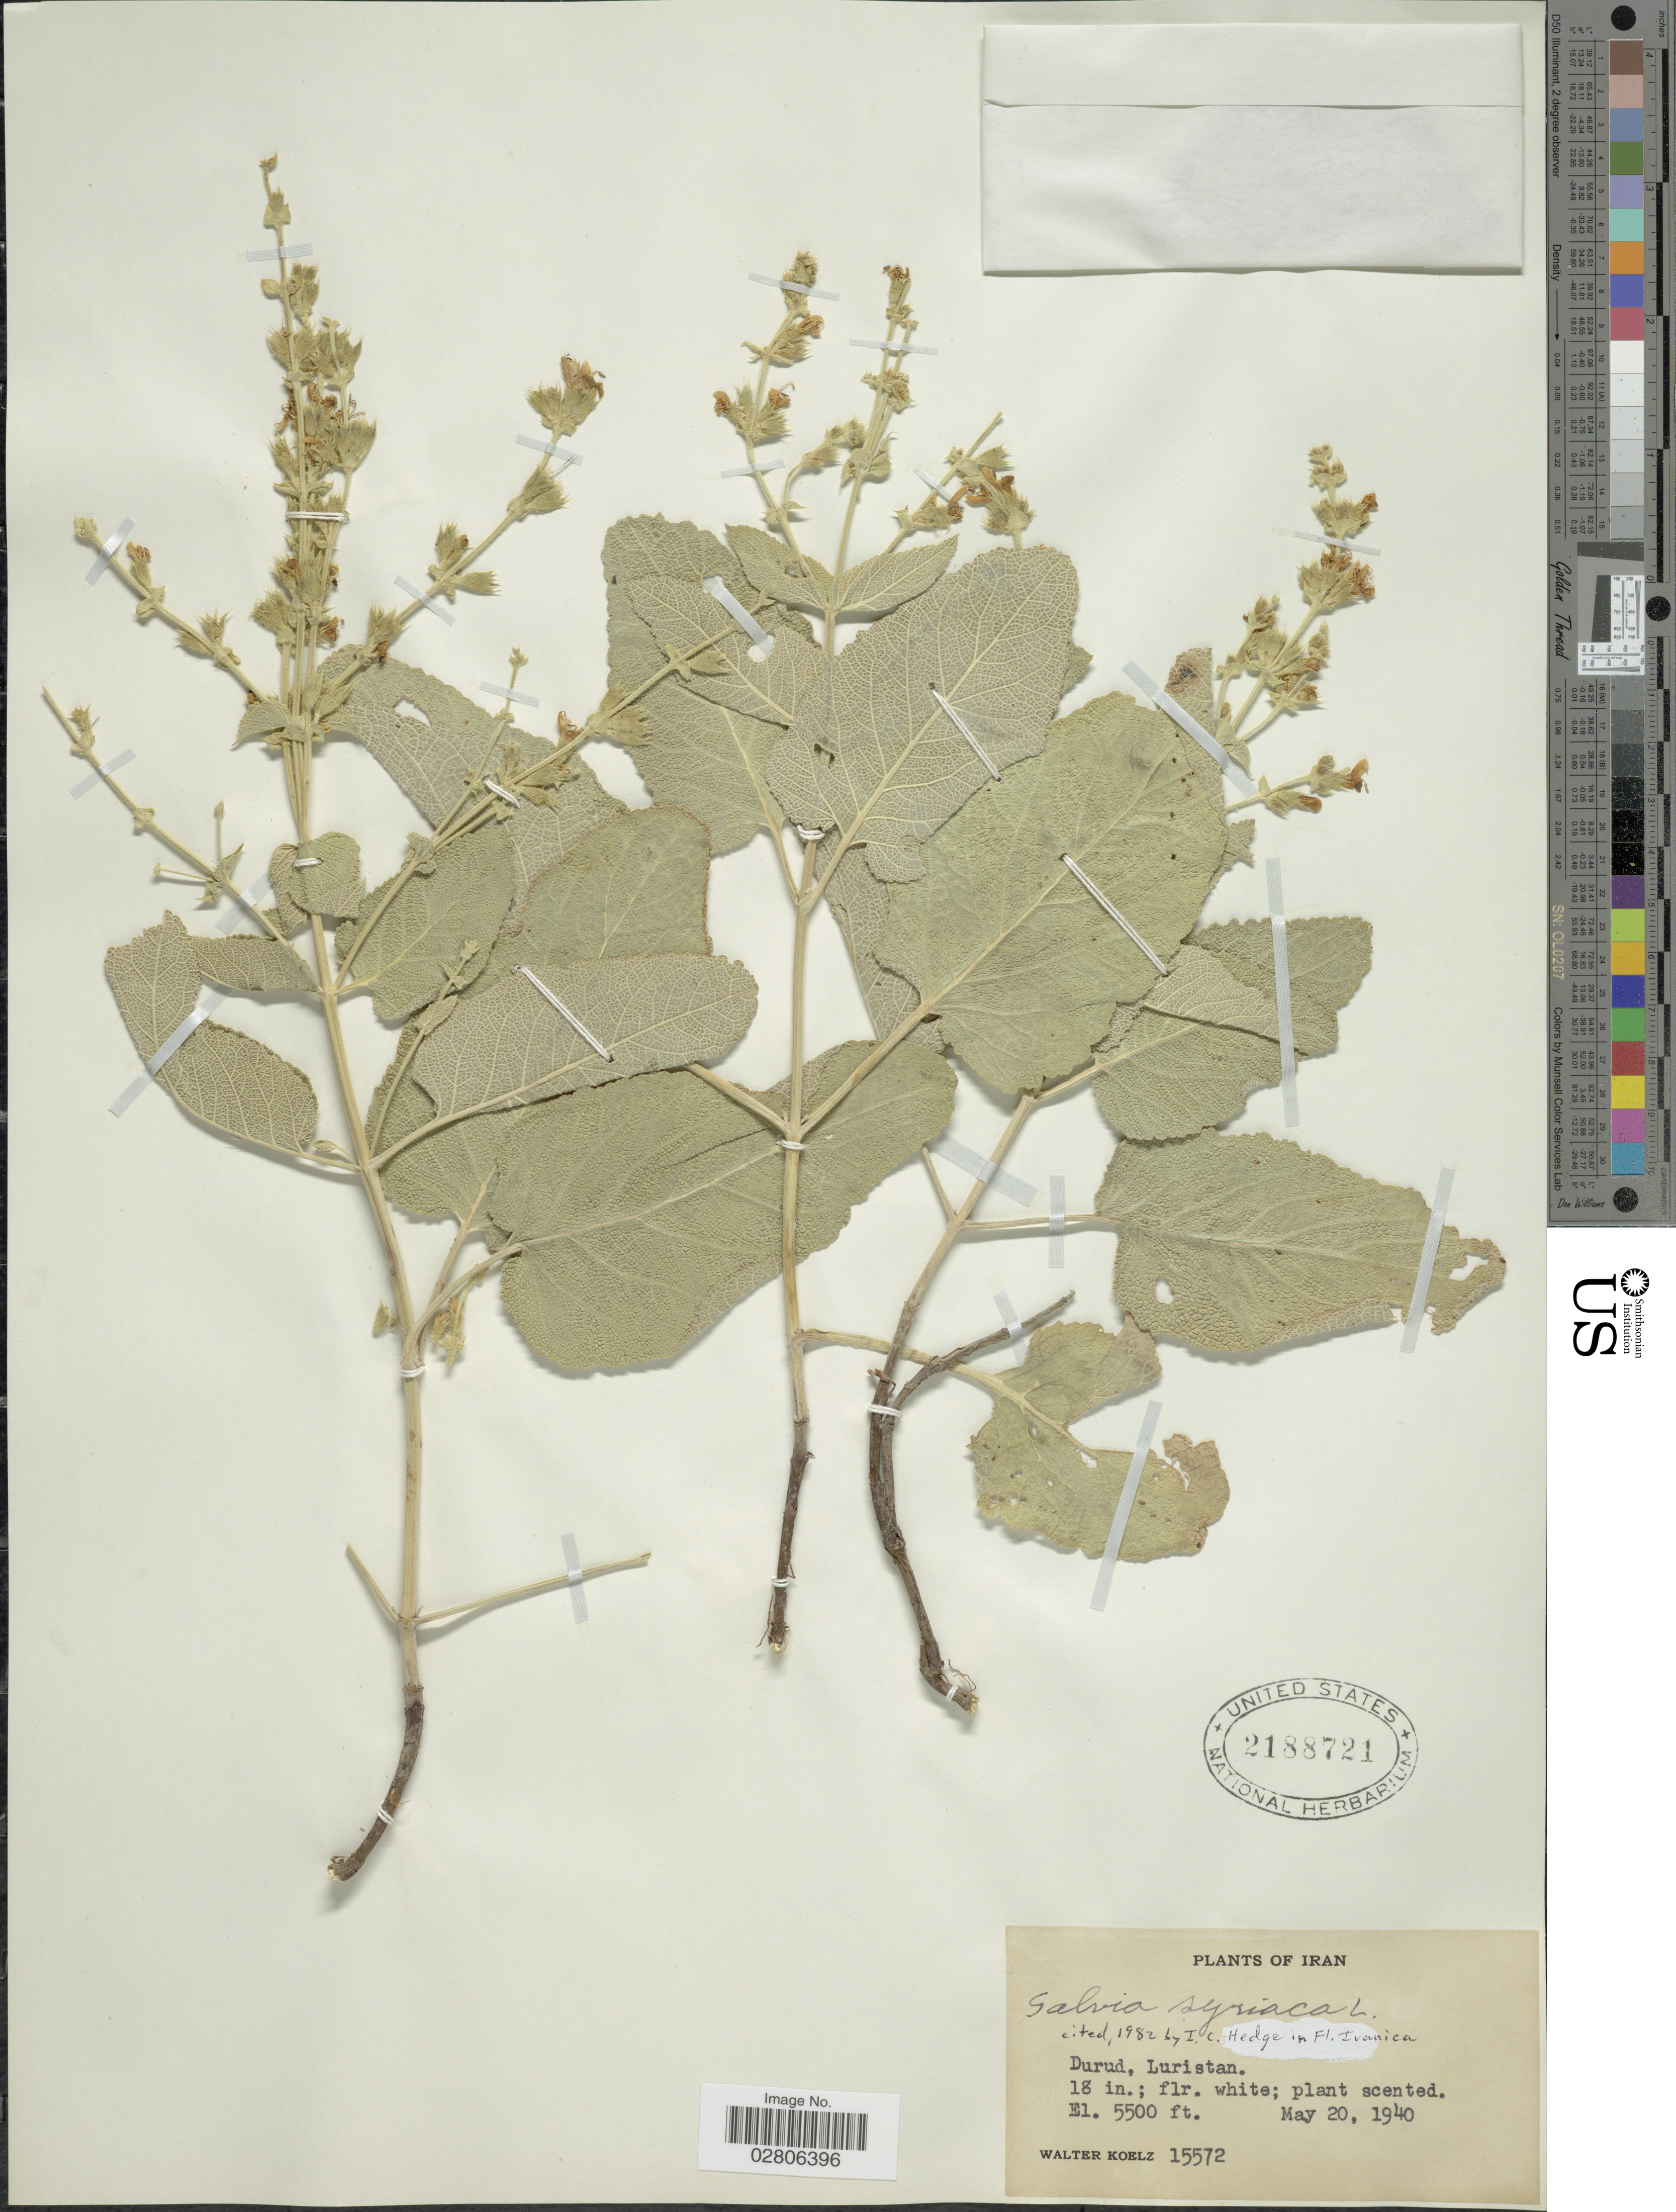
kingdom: Plantae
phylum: Tracheophyta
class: Magnoliopsida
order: Lamiales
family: Lamiaceae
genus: Salvia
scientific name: Salvia syriaca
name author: L.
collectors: W. N. Koelz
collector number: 15572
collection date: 1940-05-20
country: Iran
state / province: Lorestan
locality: Durud, Luristan.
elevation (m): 1676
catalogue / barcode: US 2188721